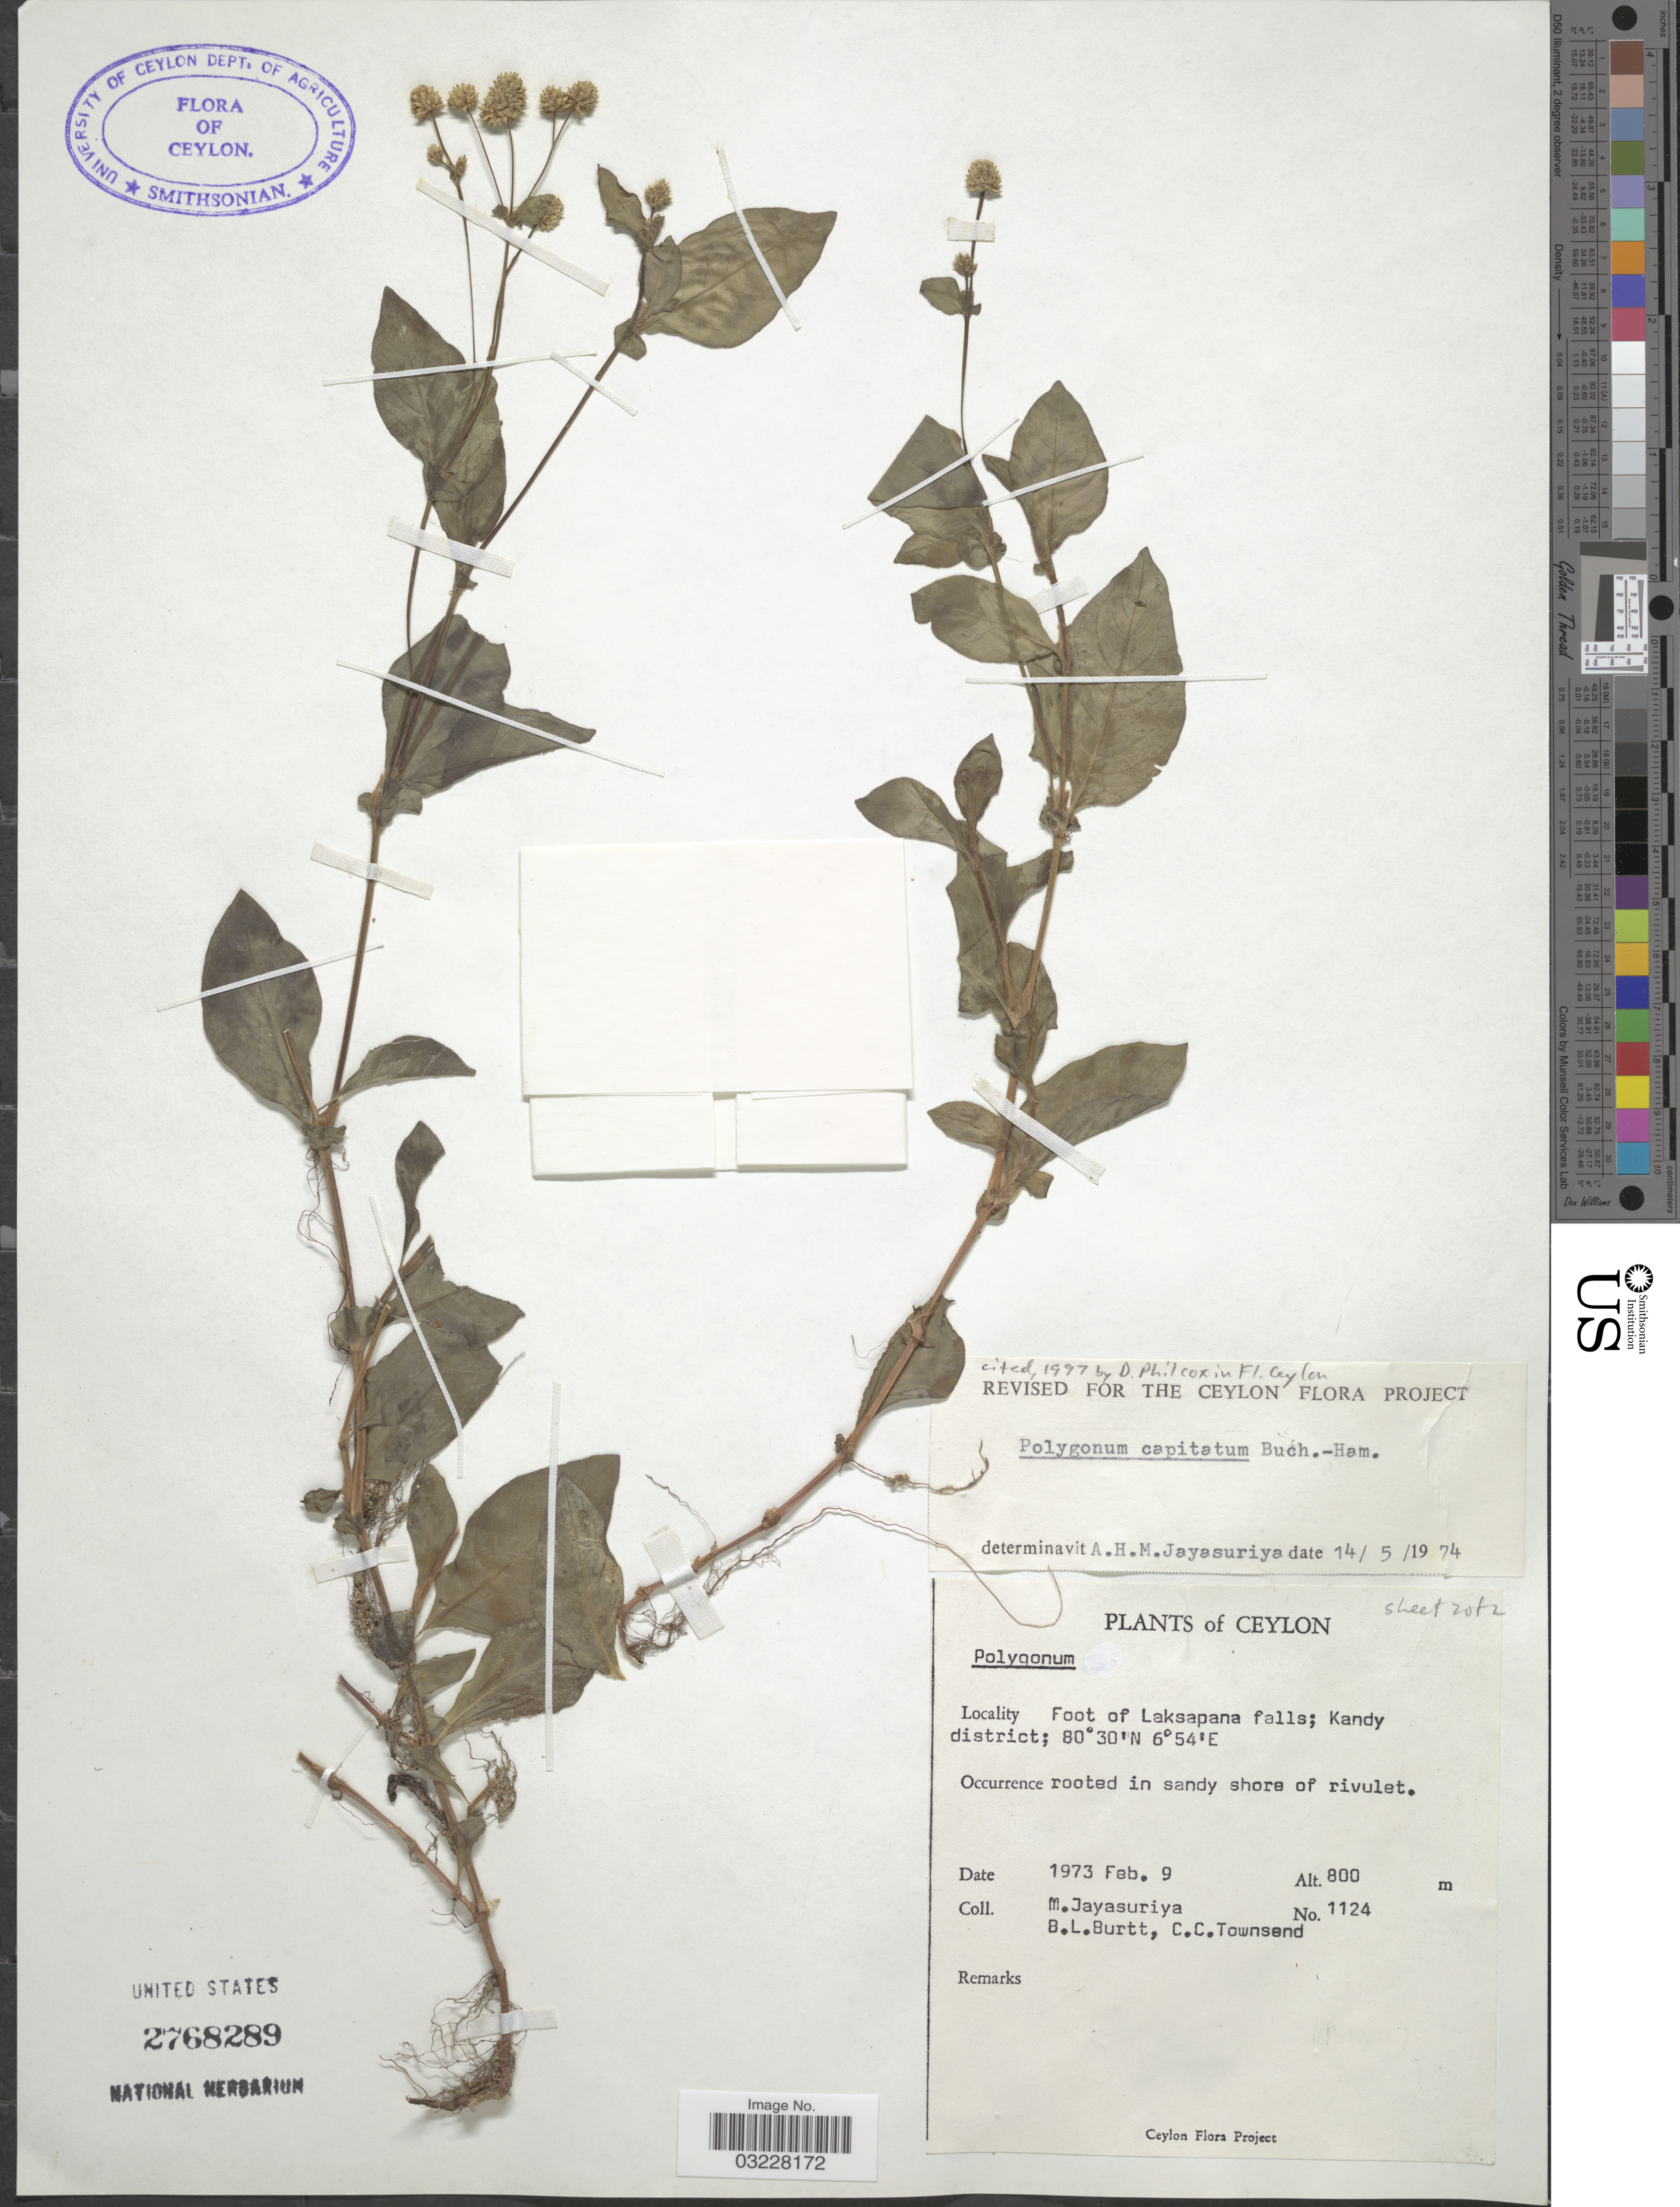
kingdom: Plantae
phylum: Tracheophyta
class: Magnoliopsida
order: Caryophyllales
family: Polygonaceae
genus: Polygonum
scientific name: Polygonum capitatum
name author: Buch.-Ham. ex D. Don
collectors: M. Jayasuriya, B. L. Burtt & C. C. Townsend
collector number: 1124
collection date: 1973-02-09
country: Sri Lanka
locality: Ceylon. Foot of Laksapana falls; Kandy district.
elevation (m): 800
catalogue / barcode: US 2768289